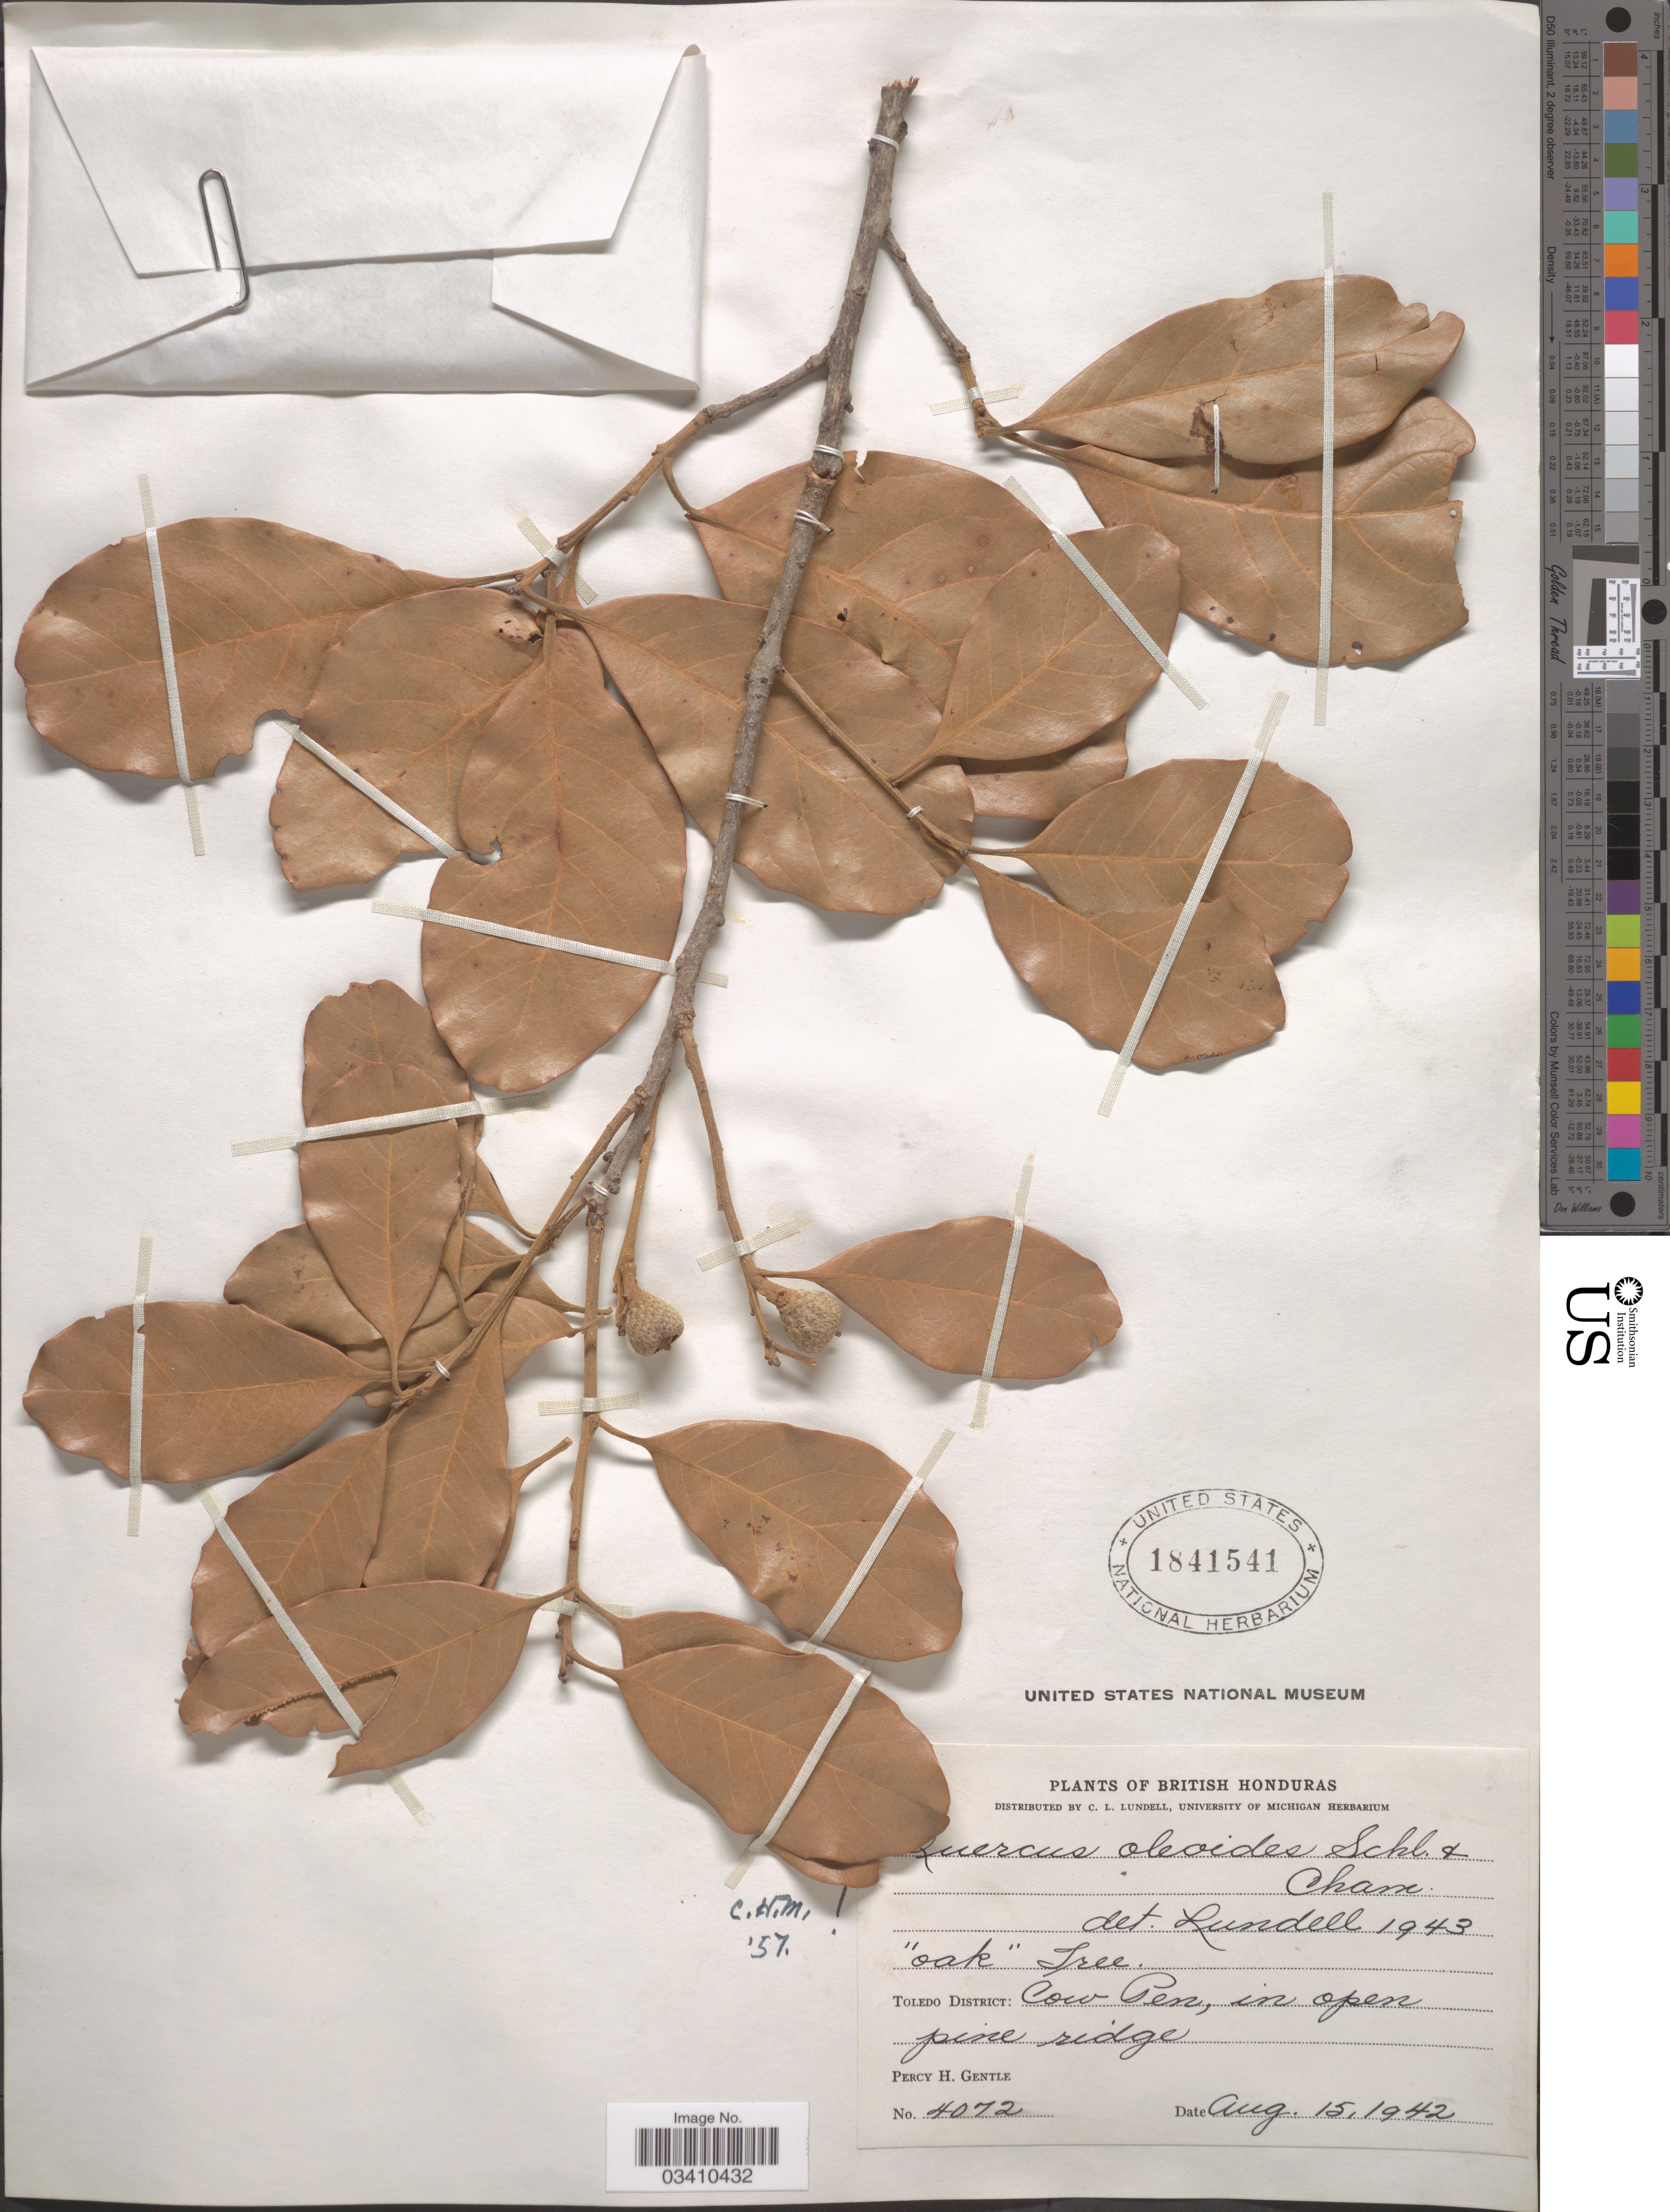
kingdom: Plantae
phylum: Tracheophyta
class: Magnoliopsida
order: Fagales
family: Fagaceae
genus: Quercus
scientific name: Quercus oleoides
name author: Schltdl. & Cham.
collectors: P. H. Gentle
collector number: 4072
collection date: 1942-08-15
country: Belize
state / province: Toledo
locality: Toledo District: Cow Pen, in open pine ridge.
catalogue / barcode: US 1841541